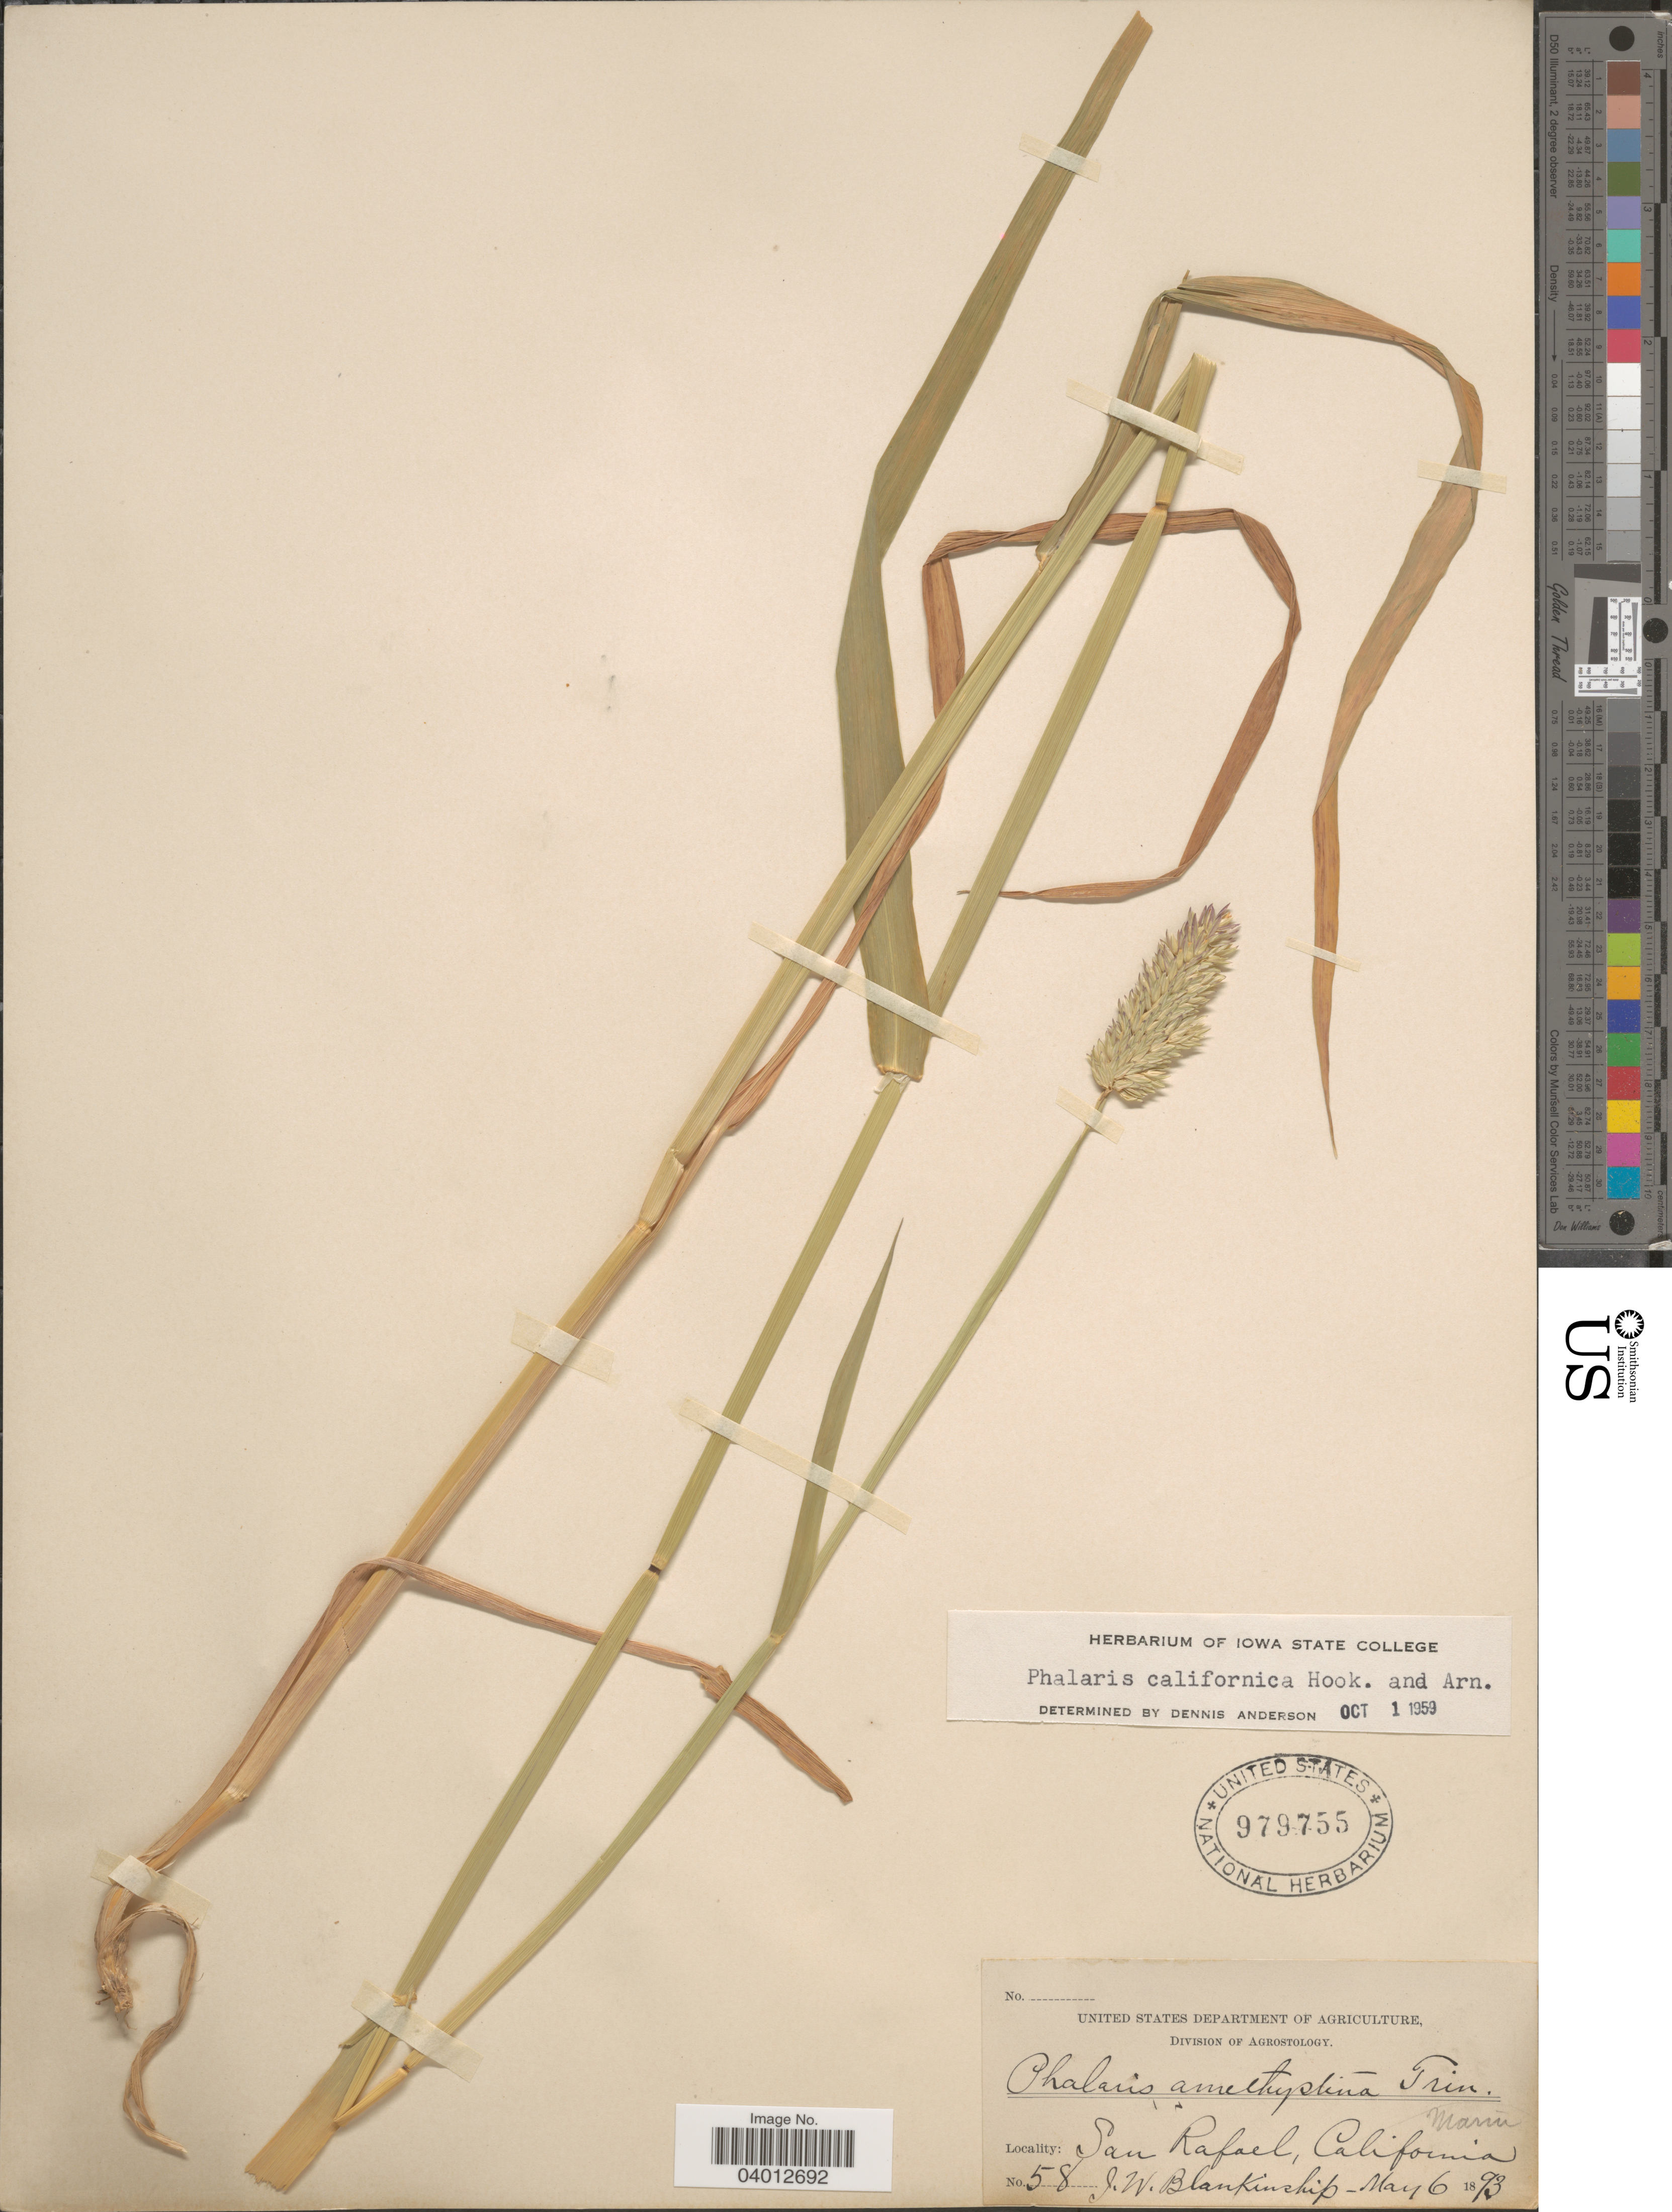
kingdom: Plantae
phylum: Tracheophyta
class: Liliopsida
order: Poales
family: Poaceae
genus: Phalaris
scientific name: Phalaris californica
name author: Hook. & Arn.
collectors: J. W. Blankinship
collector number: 58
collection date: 1893-05-06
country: United States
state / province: California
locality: San Rafael.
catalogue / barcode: US 979755